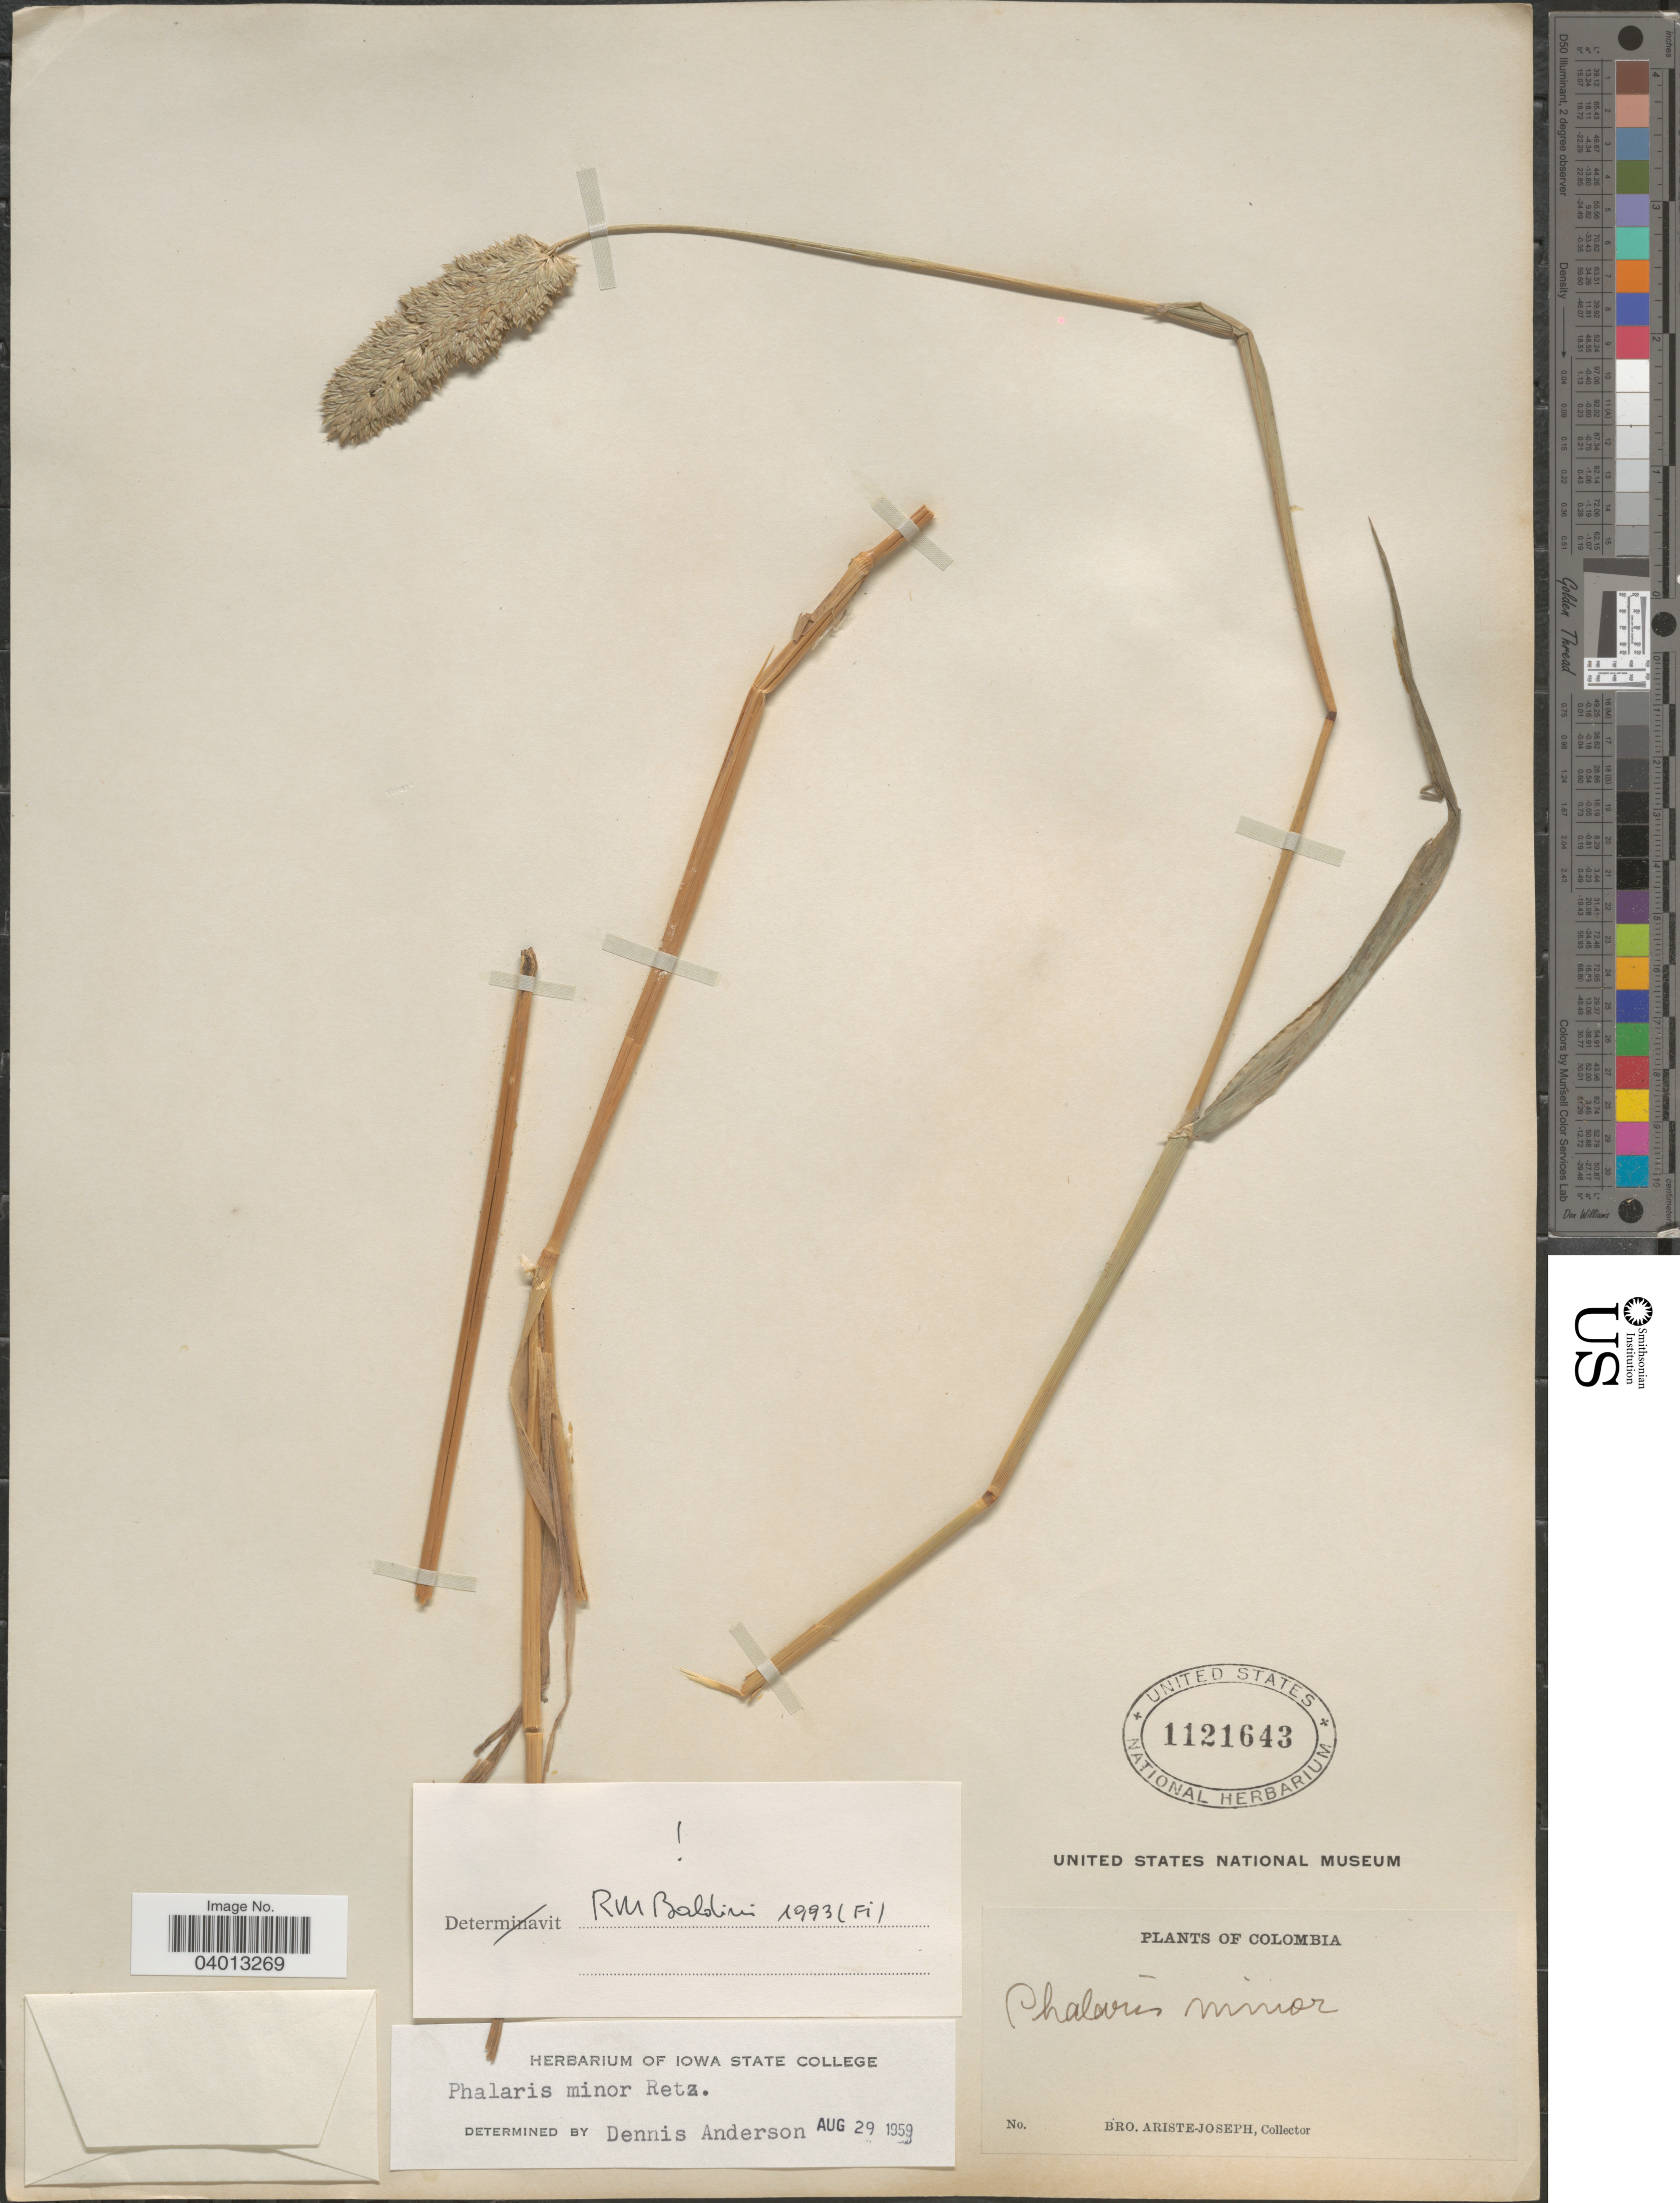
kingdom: Plantae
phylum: Tracheophyta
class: Liliopsida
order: Poales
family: Poaceae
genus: Phalaris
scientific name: Phalaris minor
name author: Retz.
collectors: Bro. Ariste-Joseph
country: Colombia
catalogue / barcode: US 1121643